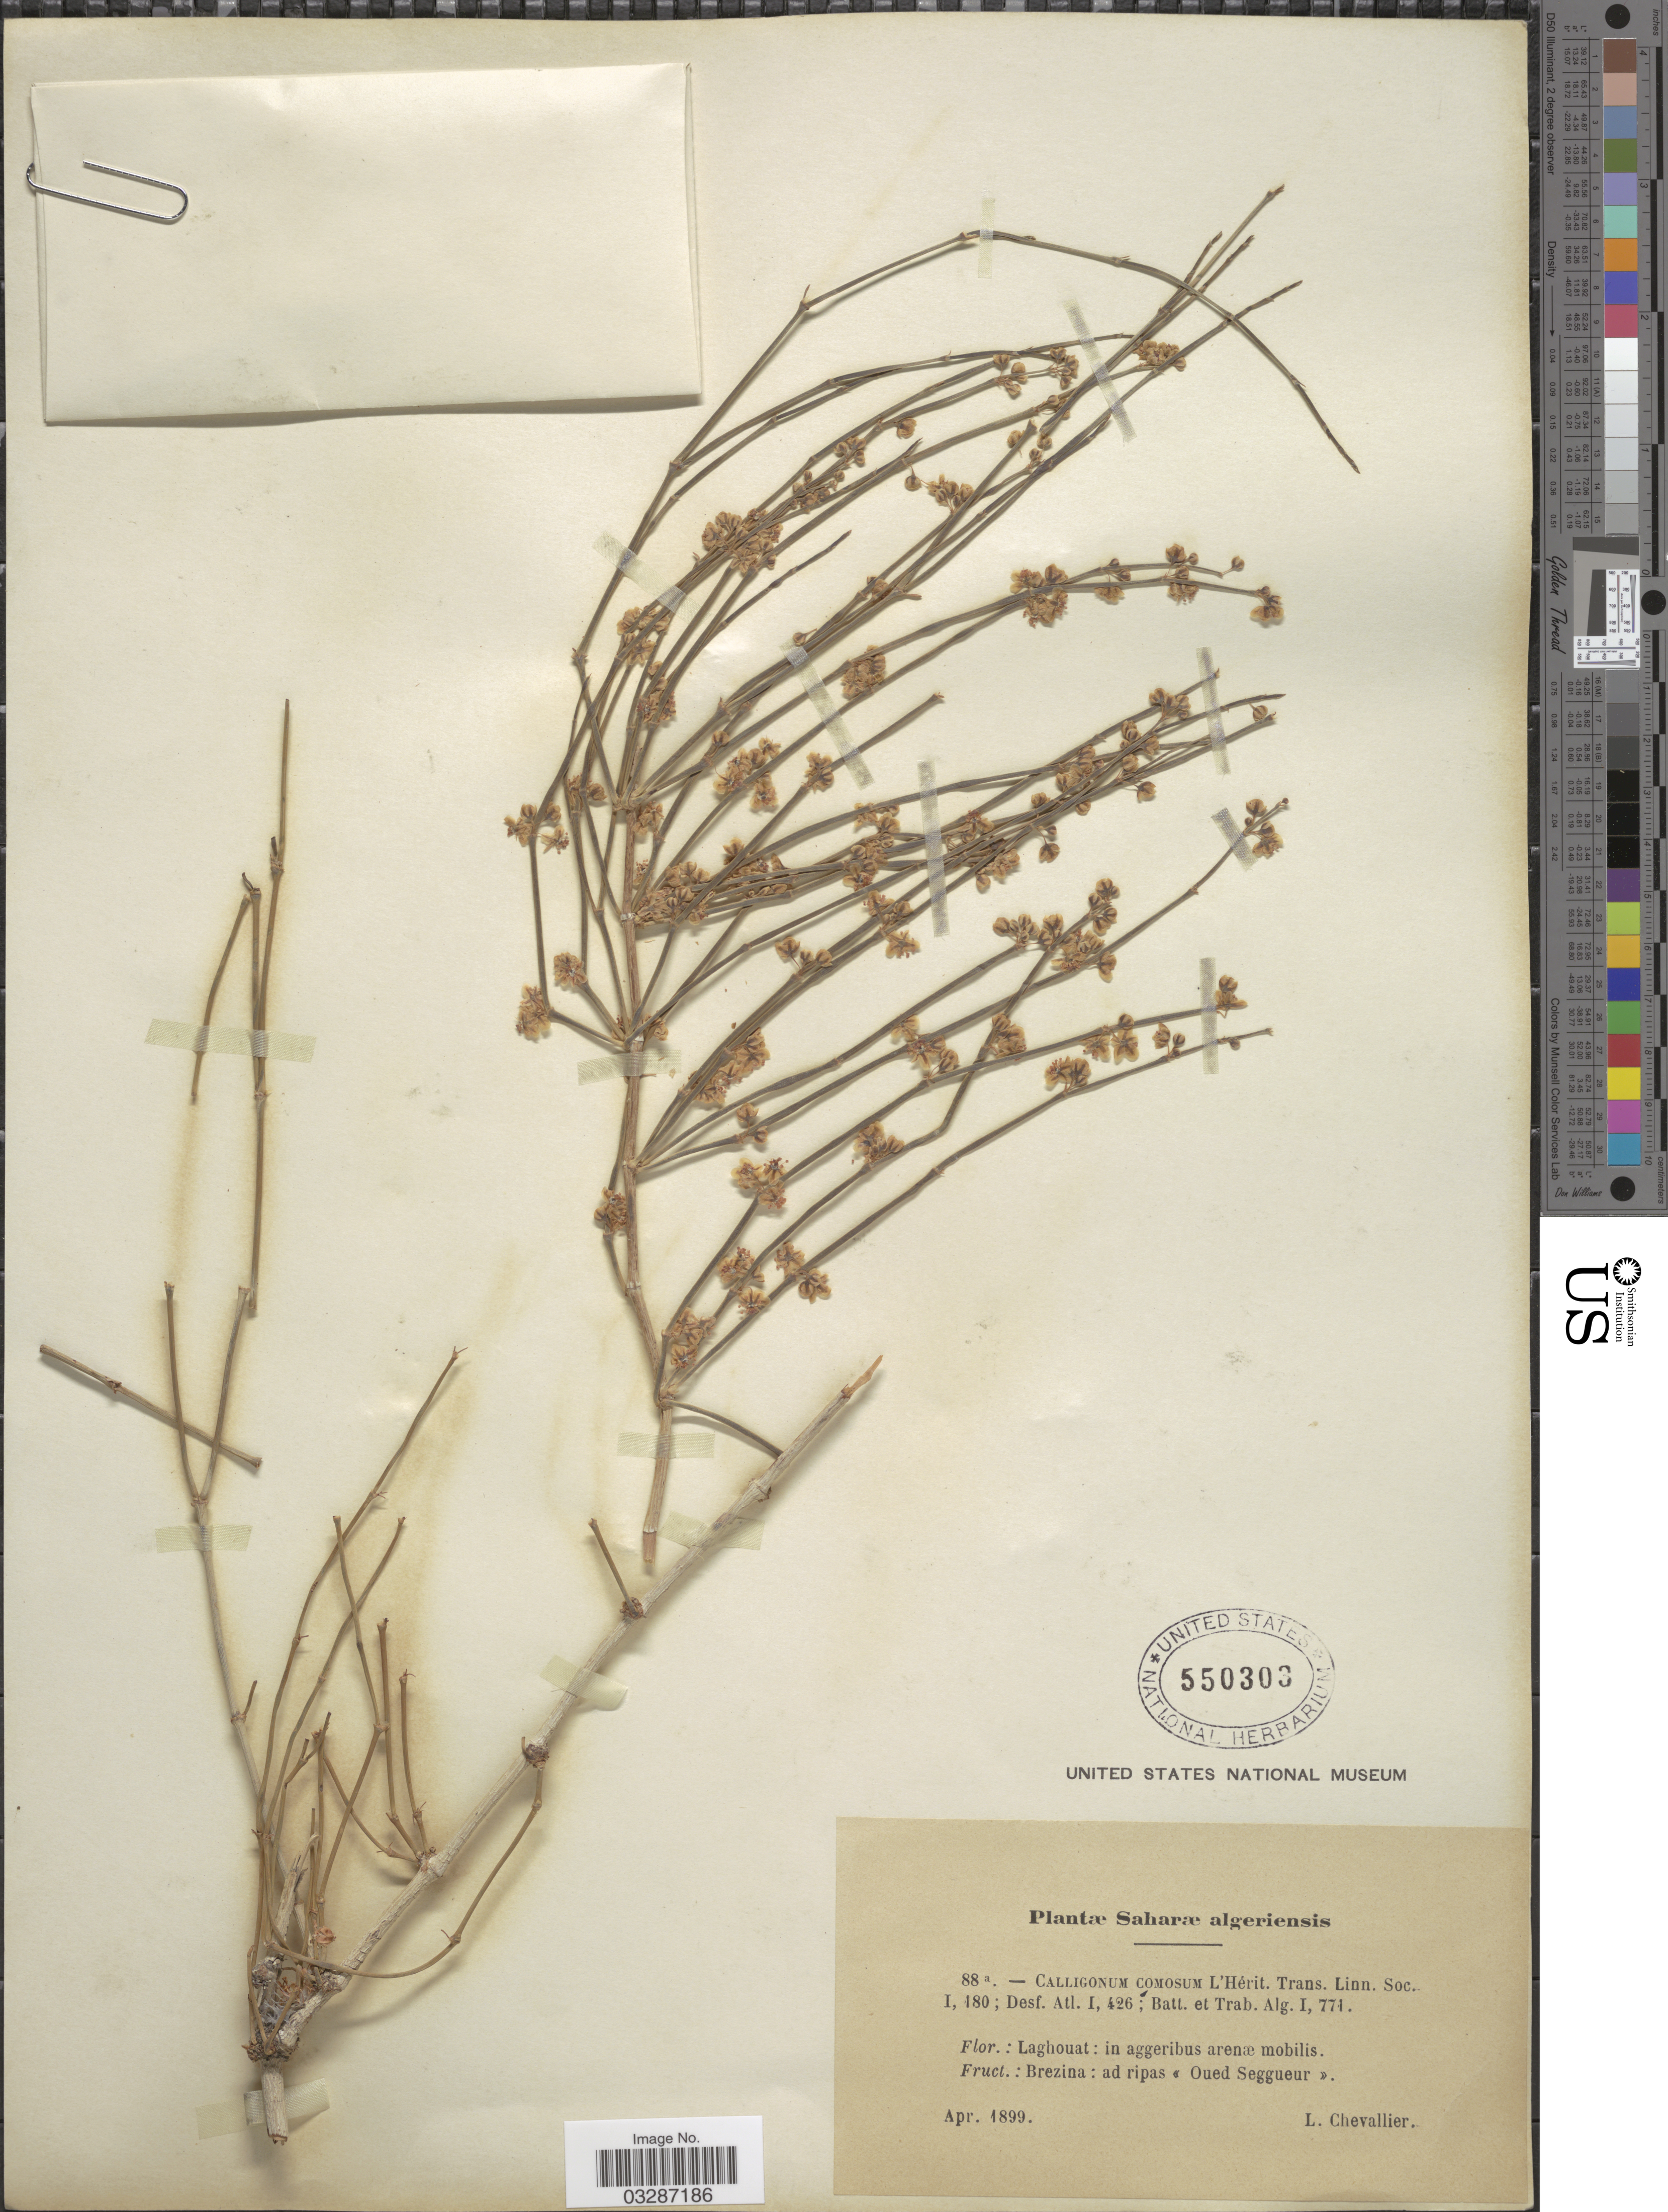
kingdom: Plantae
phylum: Tracheophyta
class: Magnoliopsida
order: Caryophyllales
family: Polygonaceae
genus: Calligonum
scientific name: Calligonum comosum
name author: L'Hér.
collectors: L. Chevallier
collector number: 88a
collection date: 1899-04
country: Algeria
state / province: Laghouat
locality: Saharæ algeriensis. In aggeribus arenæ mobilis. Brezina: ad ripas Oued Seggueur.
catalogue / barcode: US 550303